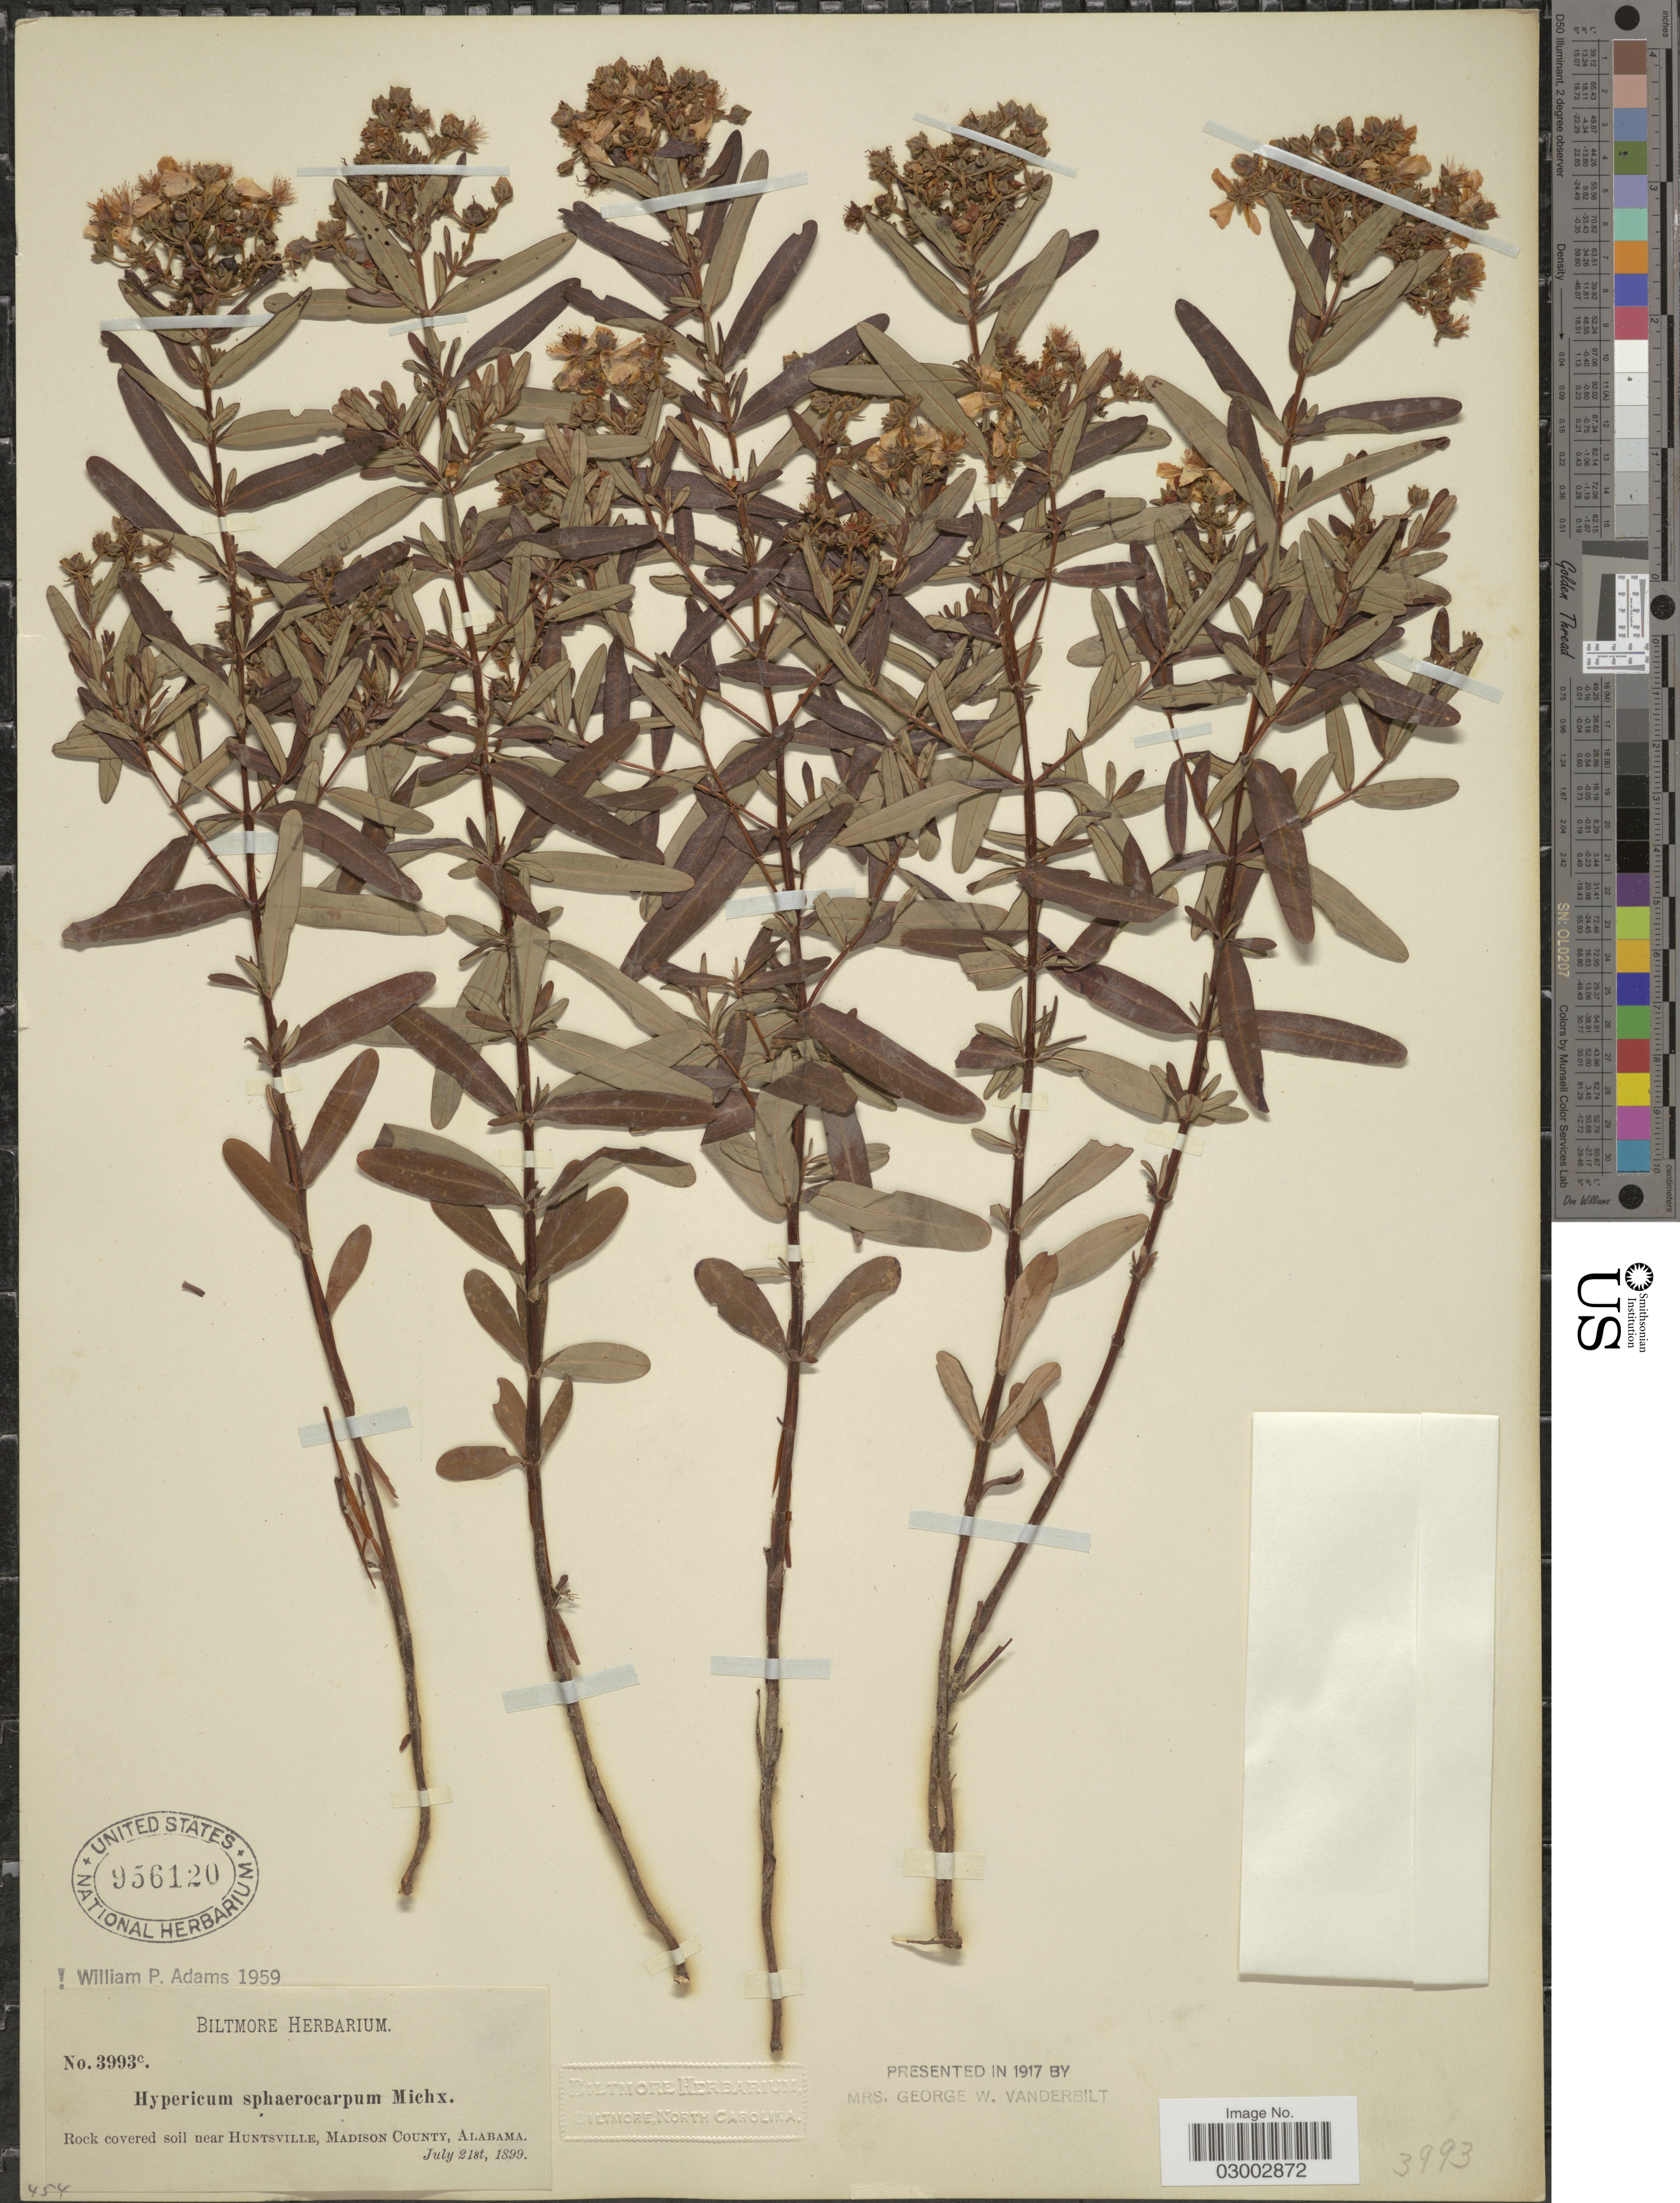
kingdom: Plantae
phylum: Tracheophyta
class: Magnoliopsida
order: Malpighiales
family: Hypericaceae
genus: Hypericum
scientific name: Hypericum sphaerocarpum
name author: Michx.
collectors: ex herb. Biltmore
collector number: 3993c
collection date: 1899-07-21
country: United States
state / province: Alabama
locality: Rock covered soil near Huntsville, Madison County.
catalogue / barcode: US 956120